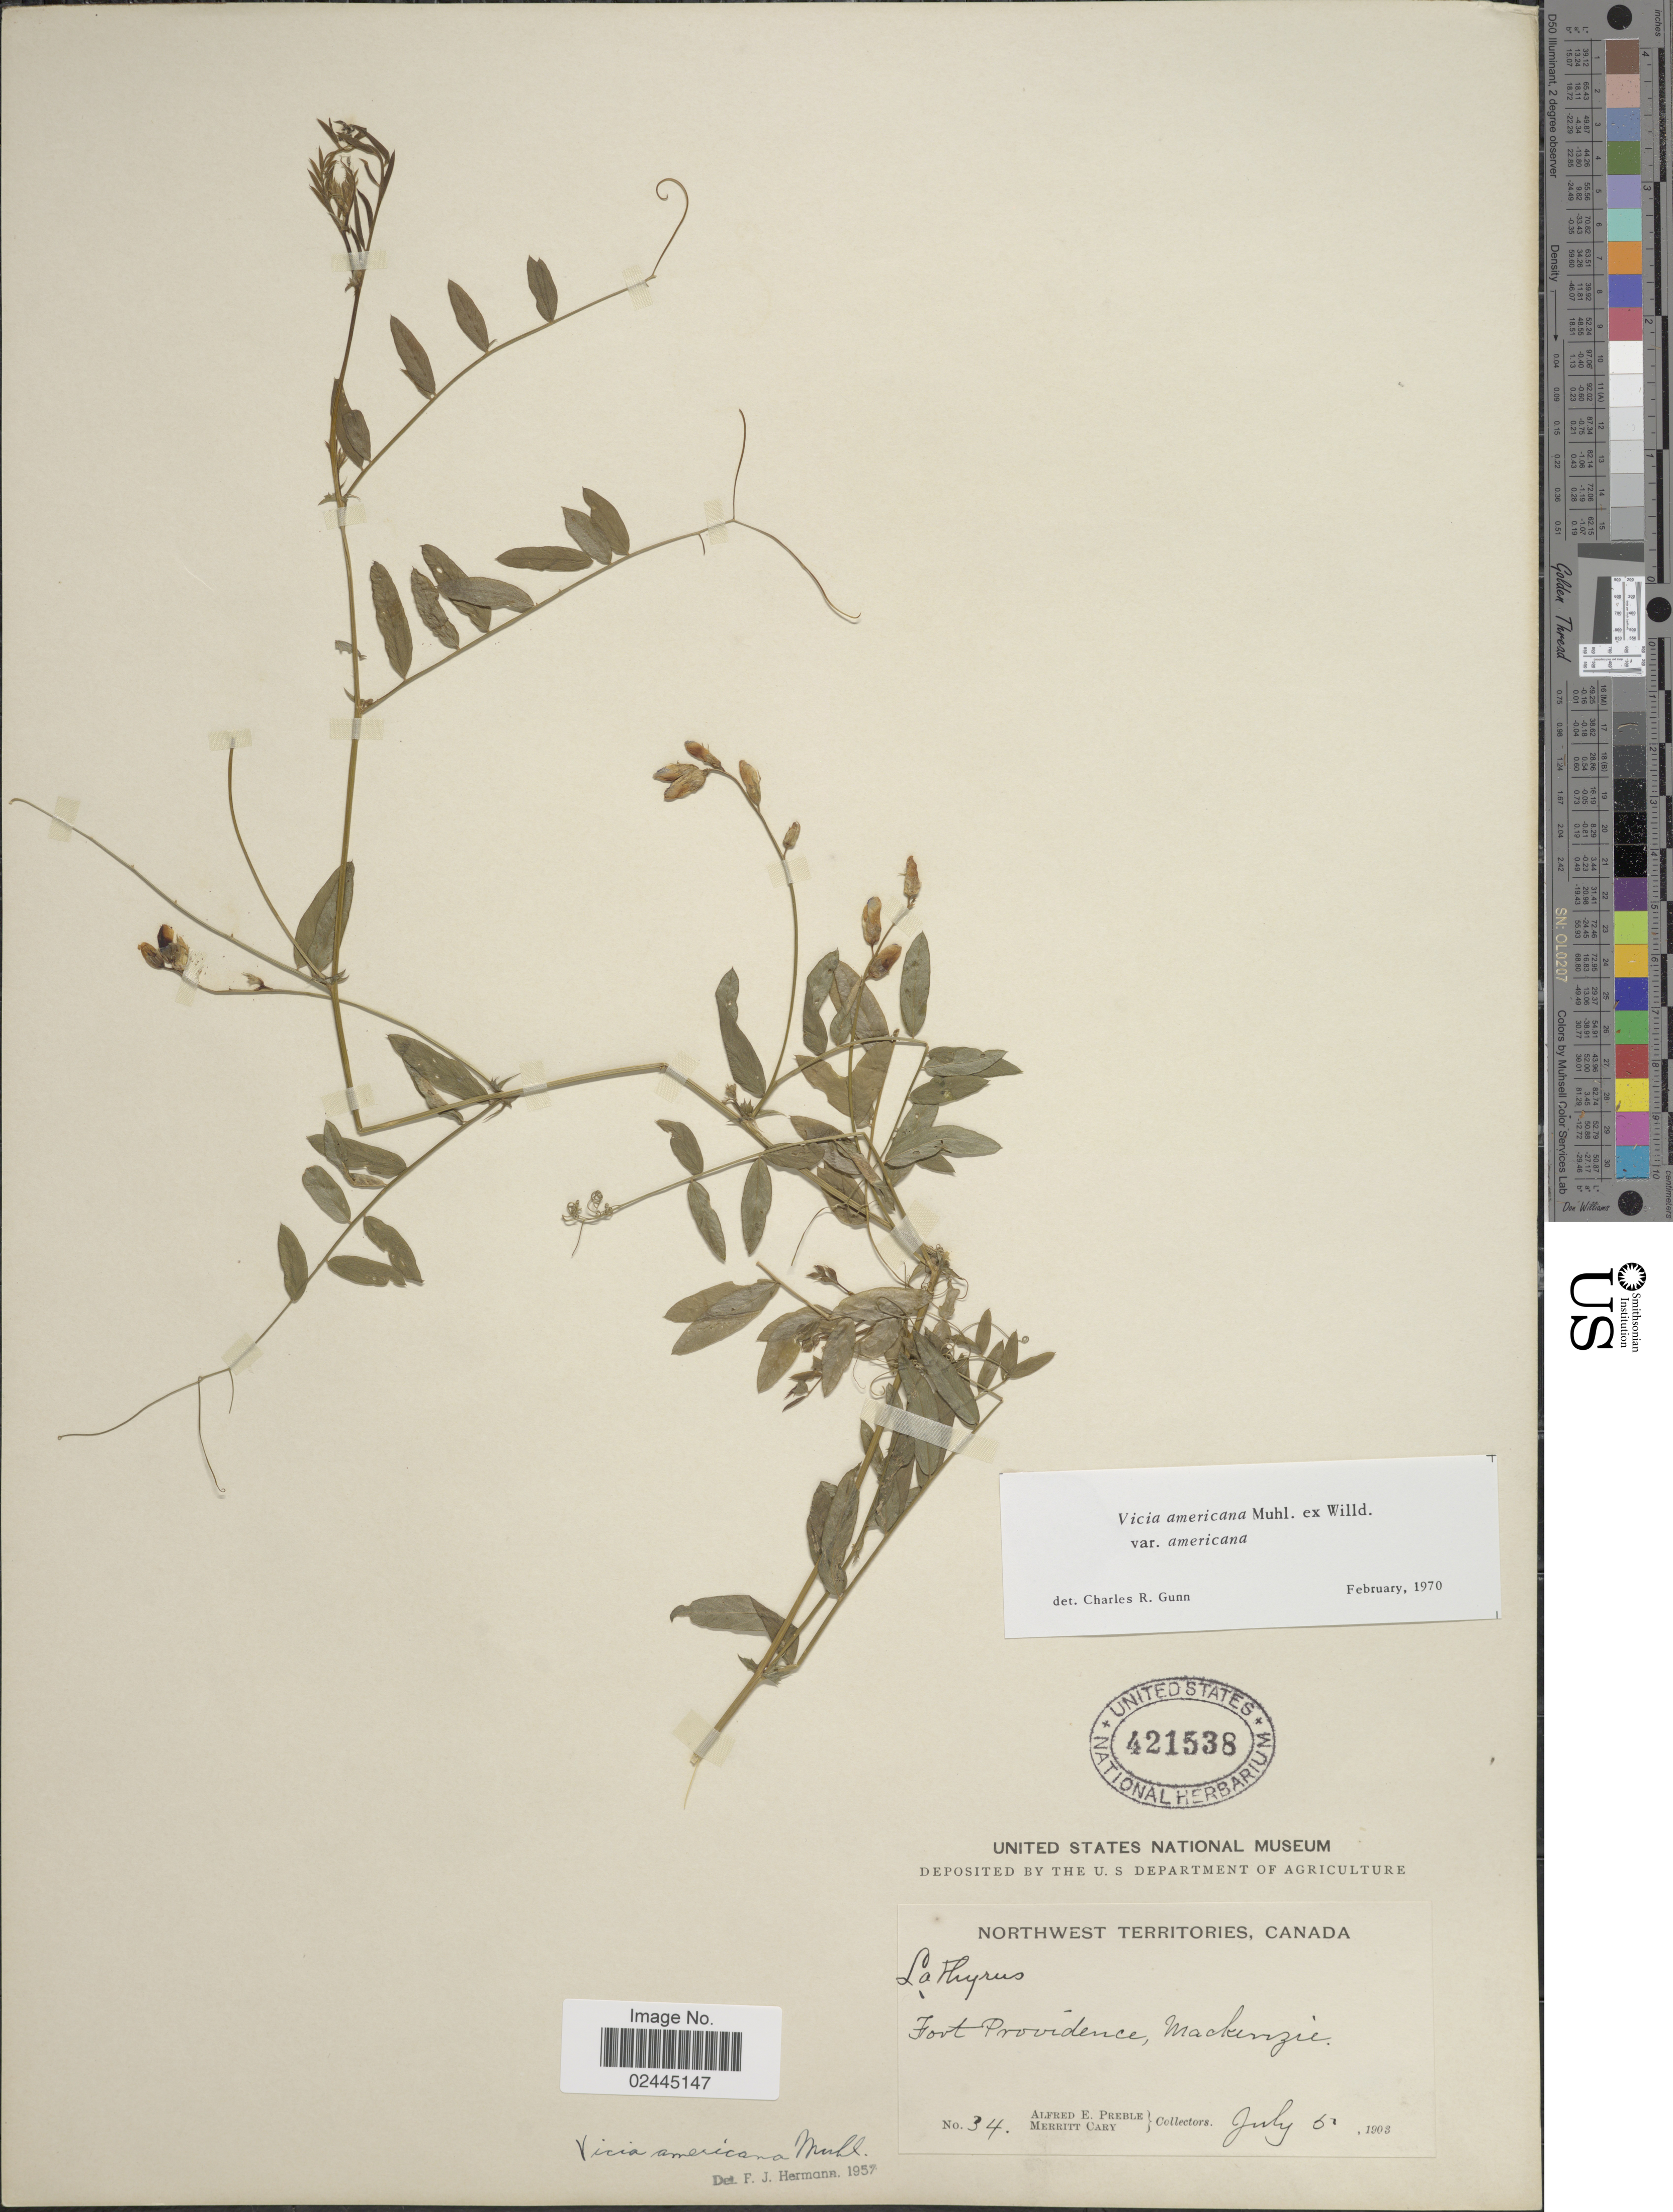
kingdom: Plantae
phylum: Tracheophyta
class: Magnoliopsida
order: Fabales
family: Fabaceae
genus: Vicia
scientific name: Vicia americana var. americana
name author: Muhl. ex Willd.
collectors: A. Preble & M. Cary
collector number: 34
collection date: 1903-07-05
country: Canada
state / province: Northwest Territories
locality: Fort Providence, Mackenzie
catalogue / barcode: US 421538